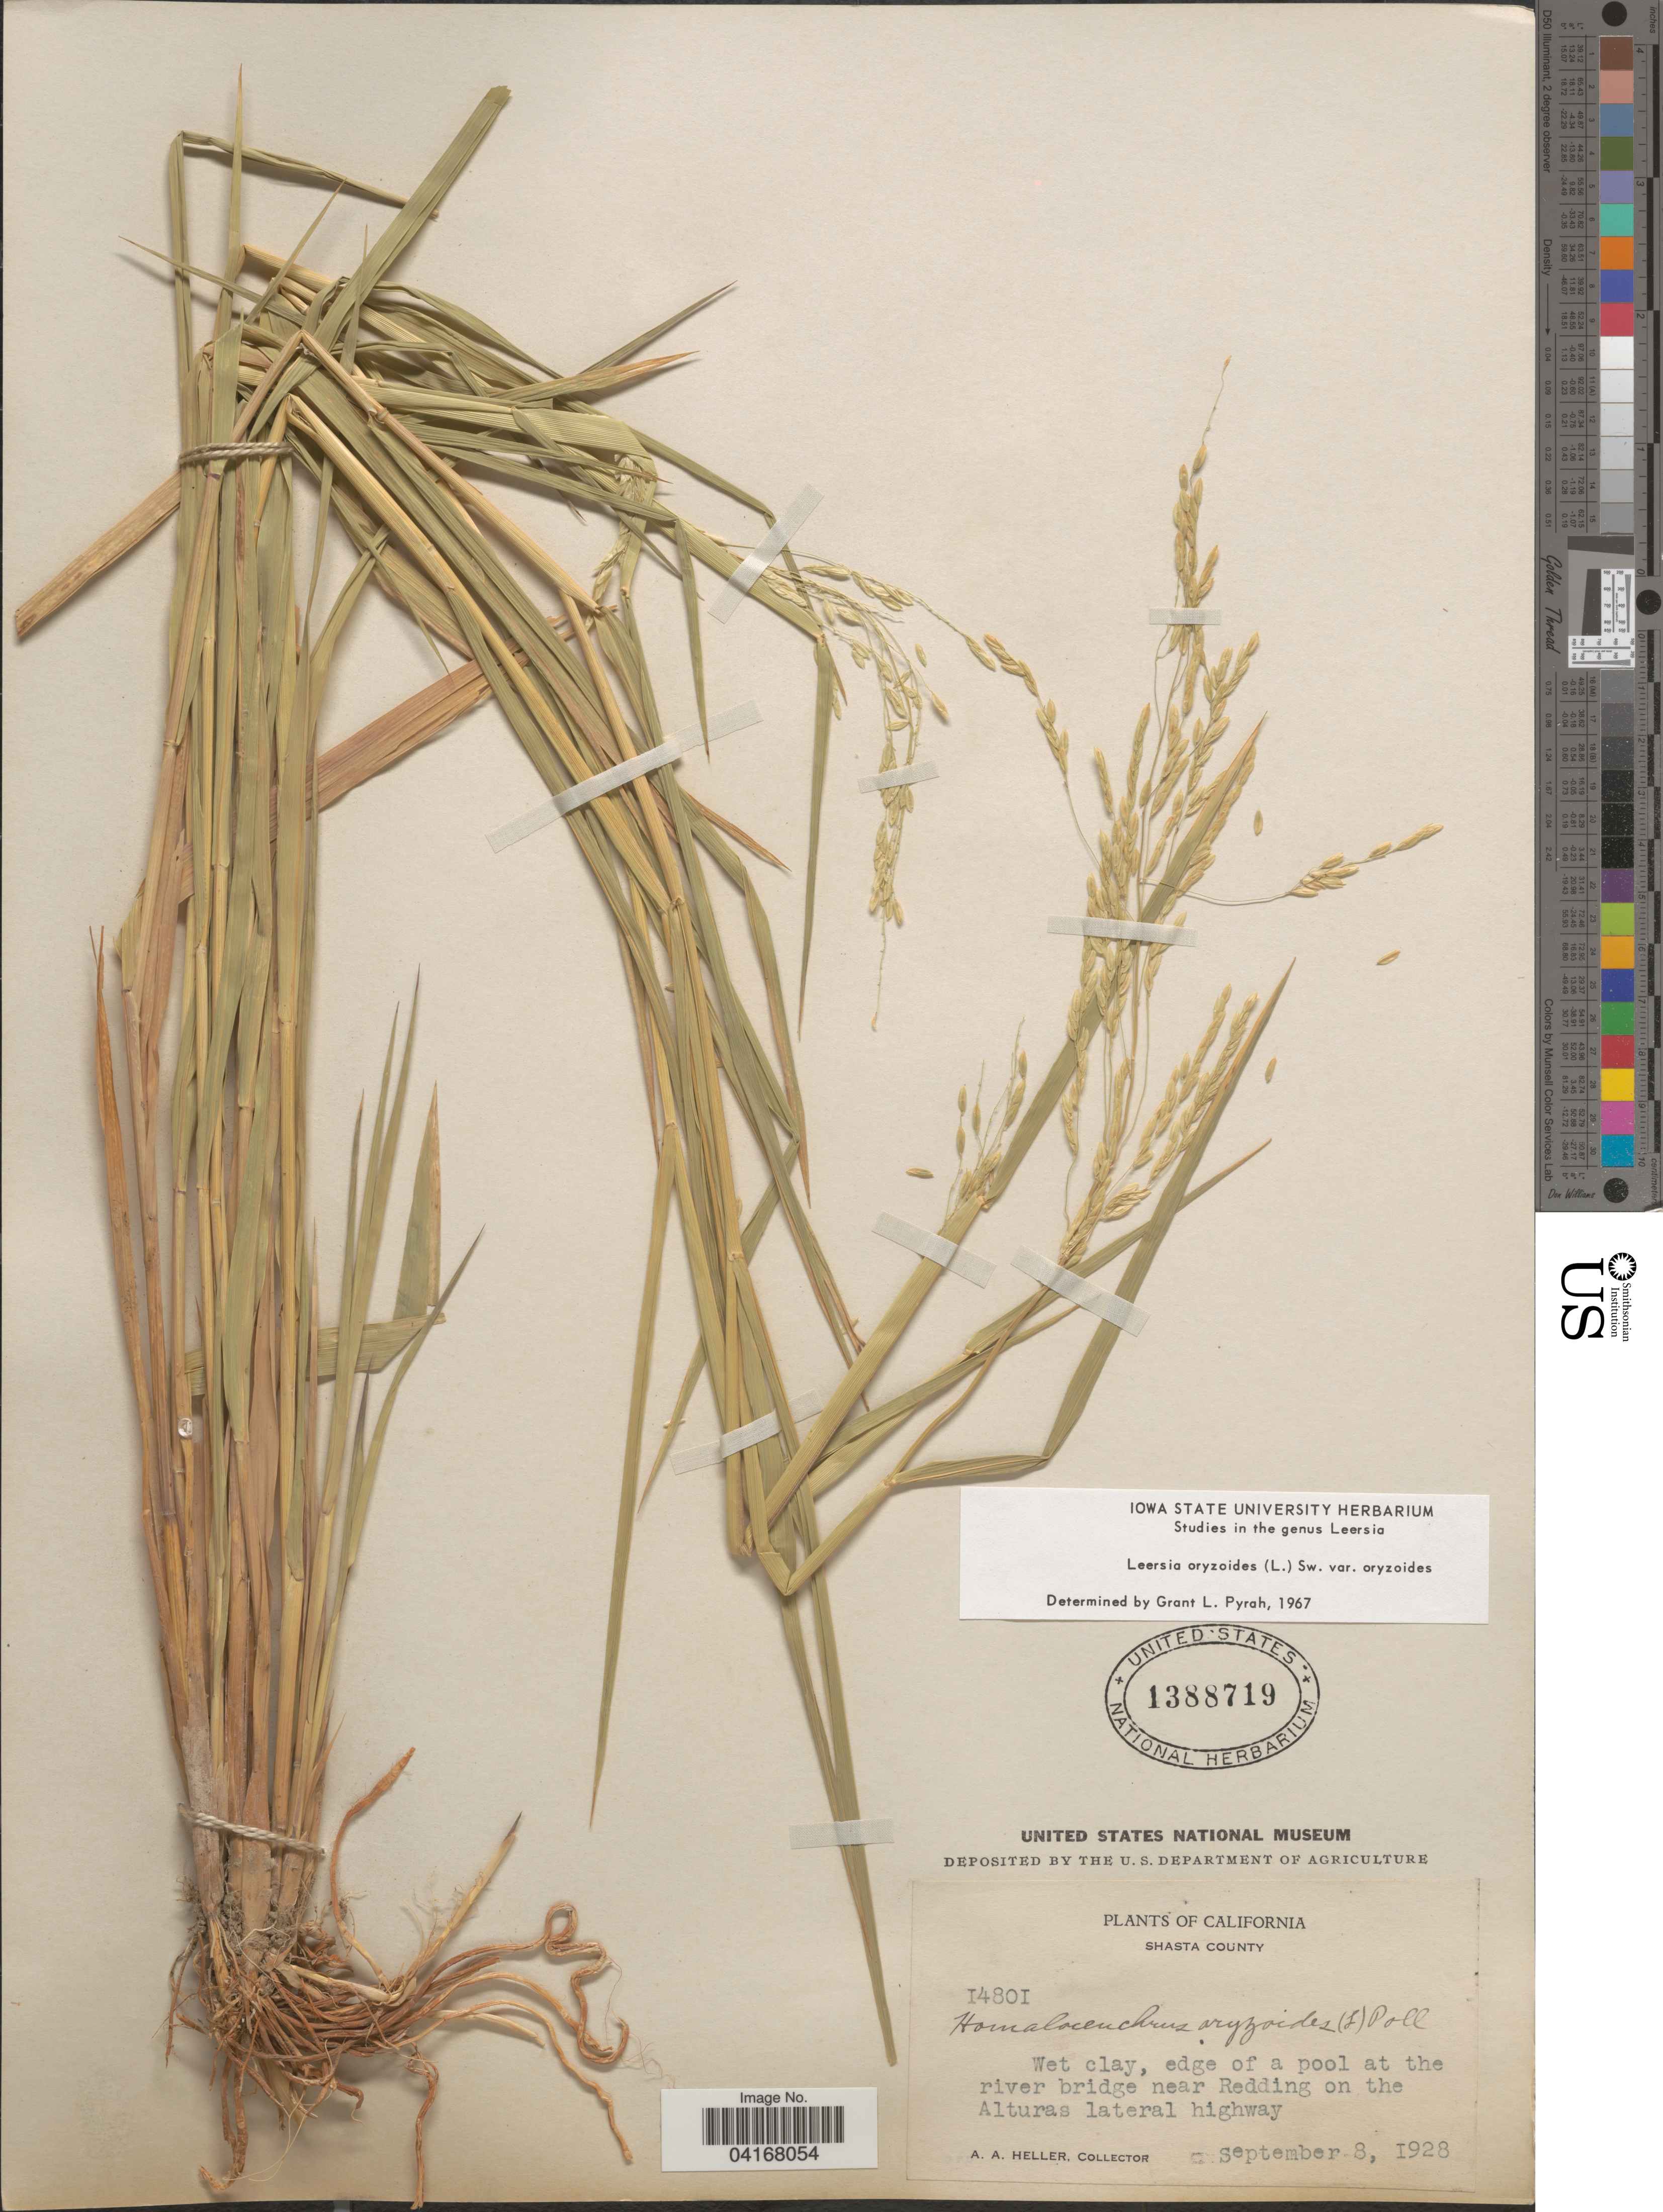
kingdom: Plantae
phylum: Tracheophyta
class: Liliopsida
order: Poales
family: Poaceae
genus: Leersia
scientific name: Leersia oryzoides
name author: (L.) Sw.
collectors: A. A. Heller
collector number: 14801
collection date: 1928-09-08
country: United States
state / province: California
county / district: Shasta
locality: Shasta County. Wet clay, edge of a pool at the river bridge near Redding on the Alturas lateral highway.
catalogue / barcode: US 1388719